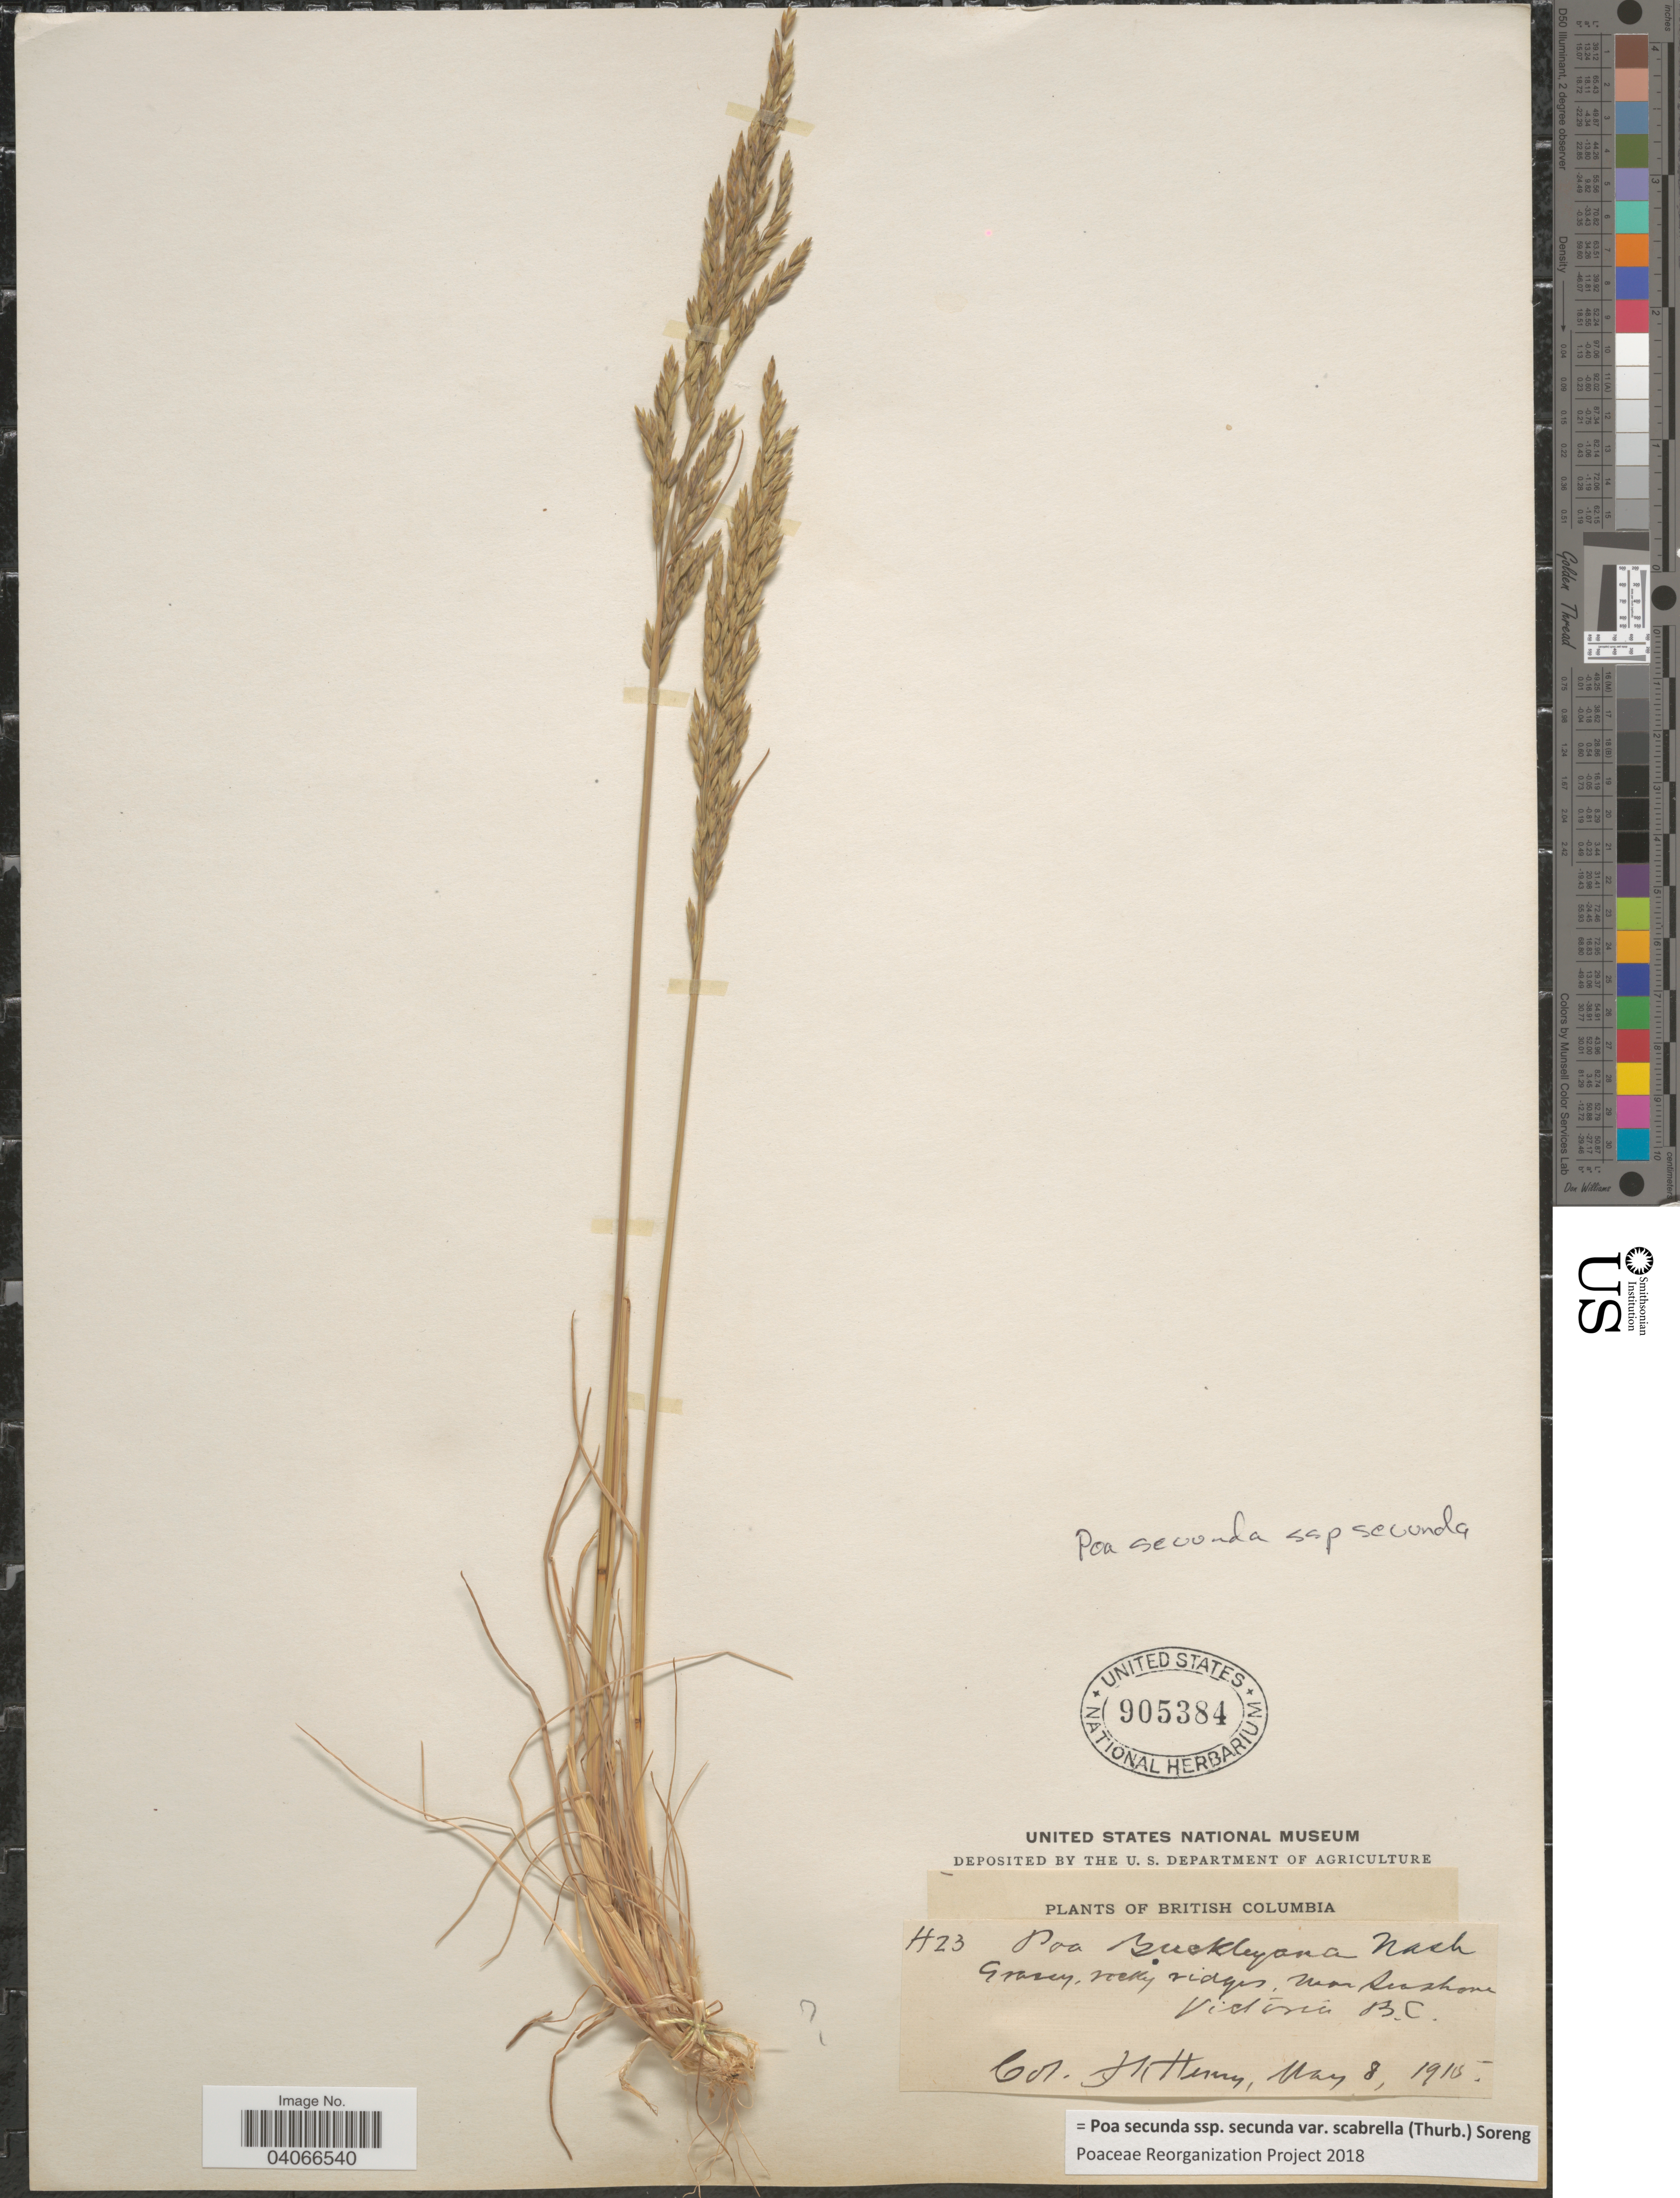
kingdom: Plantae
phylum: Tracheophyta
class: Liliopsida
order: Poales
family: Poaceae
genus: Poa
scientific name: Poa secunda subsp. secunda var. scabrella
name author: (Thurb.) Soreng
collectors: P. Henry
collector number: H23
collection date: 1915-05-08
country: Canada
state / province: British Columbia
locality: Grassy, rocky ridges, near Seashore Victoria.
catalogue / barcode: US 905384